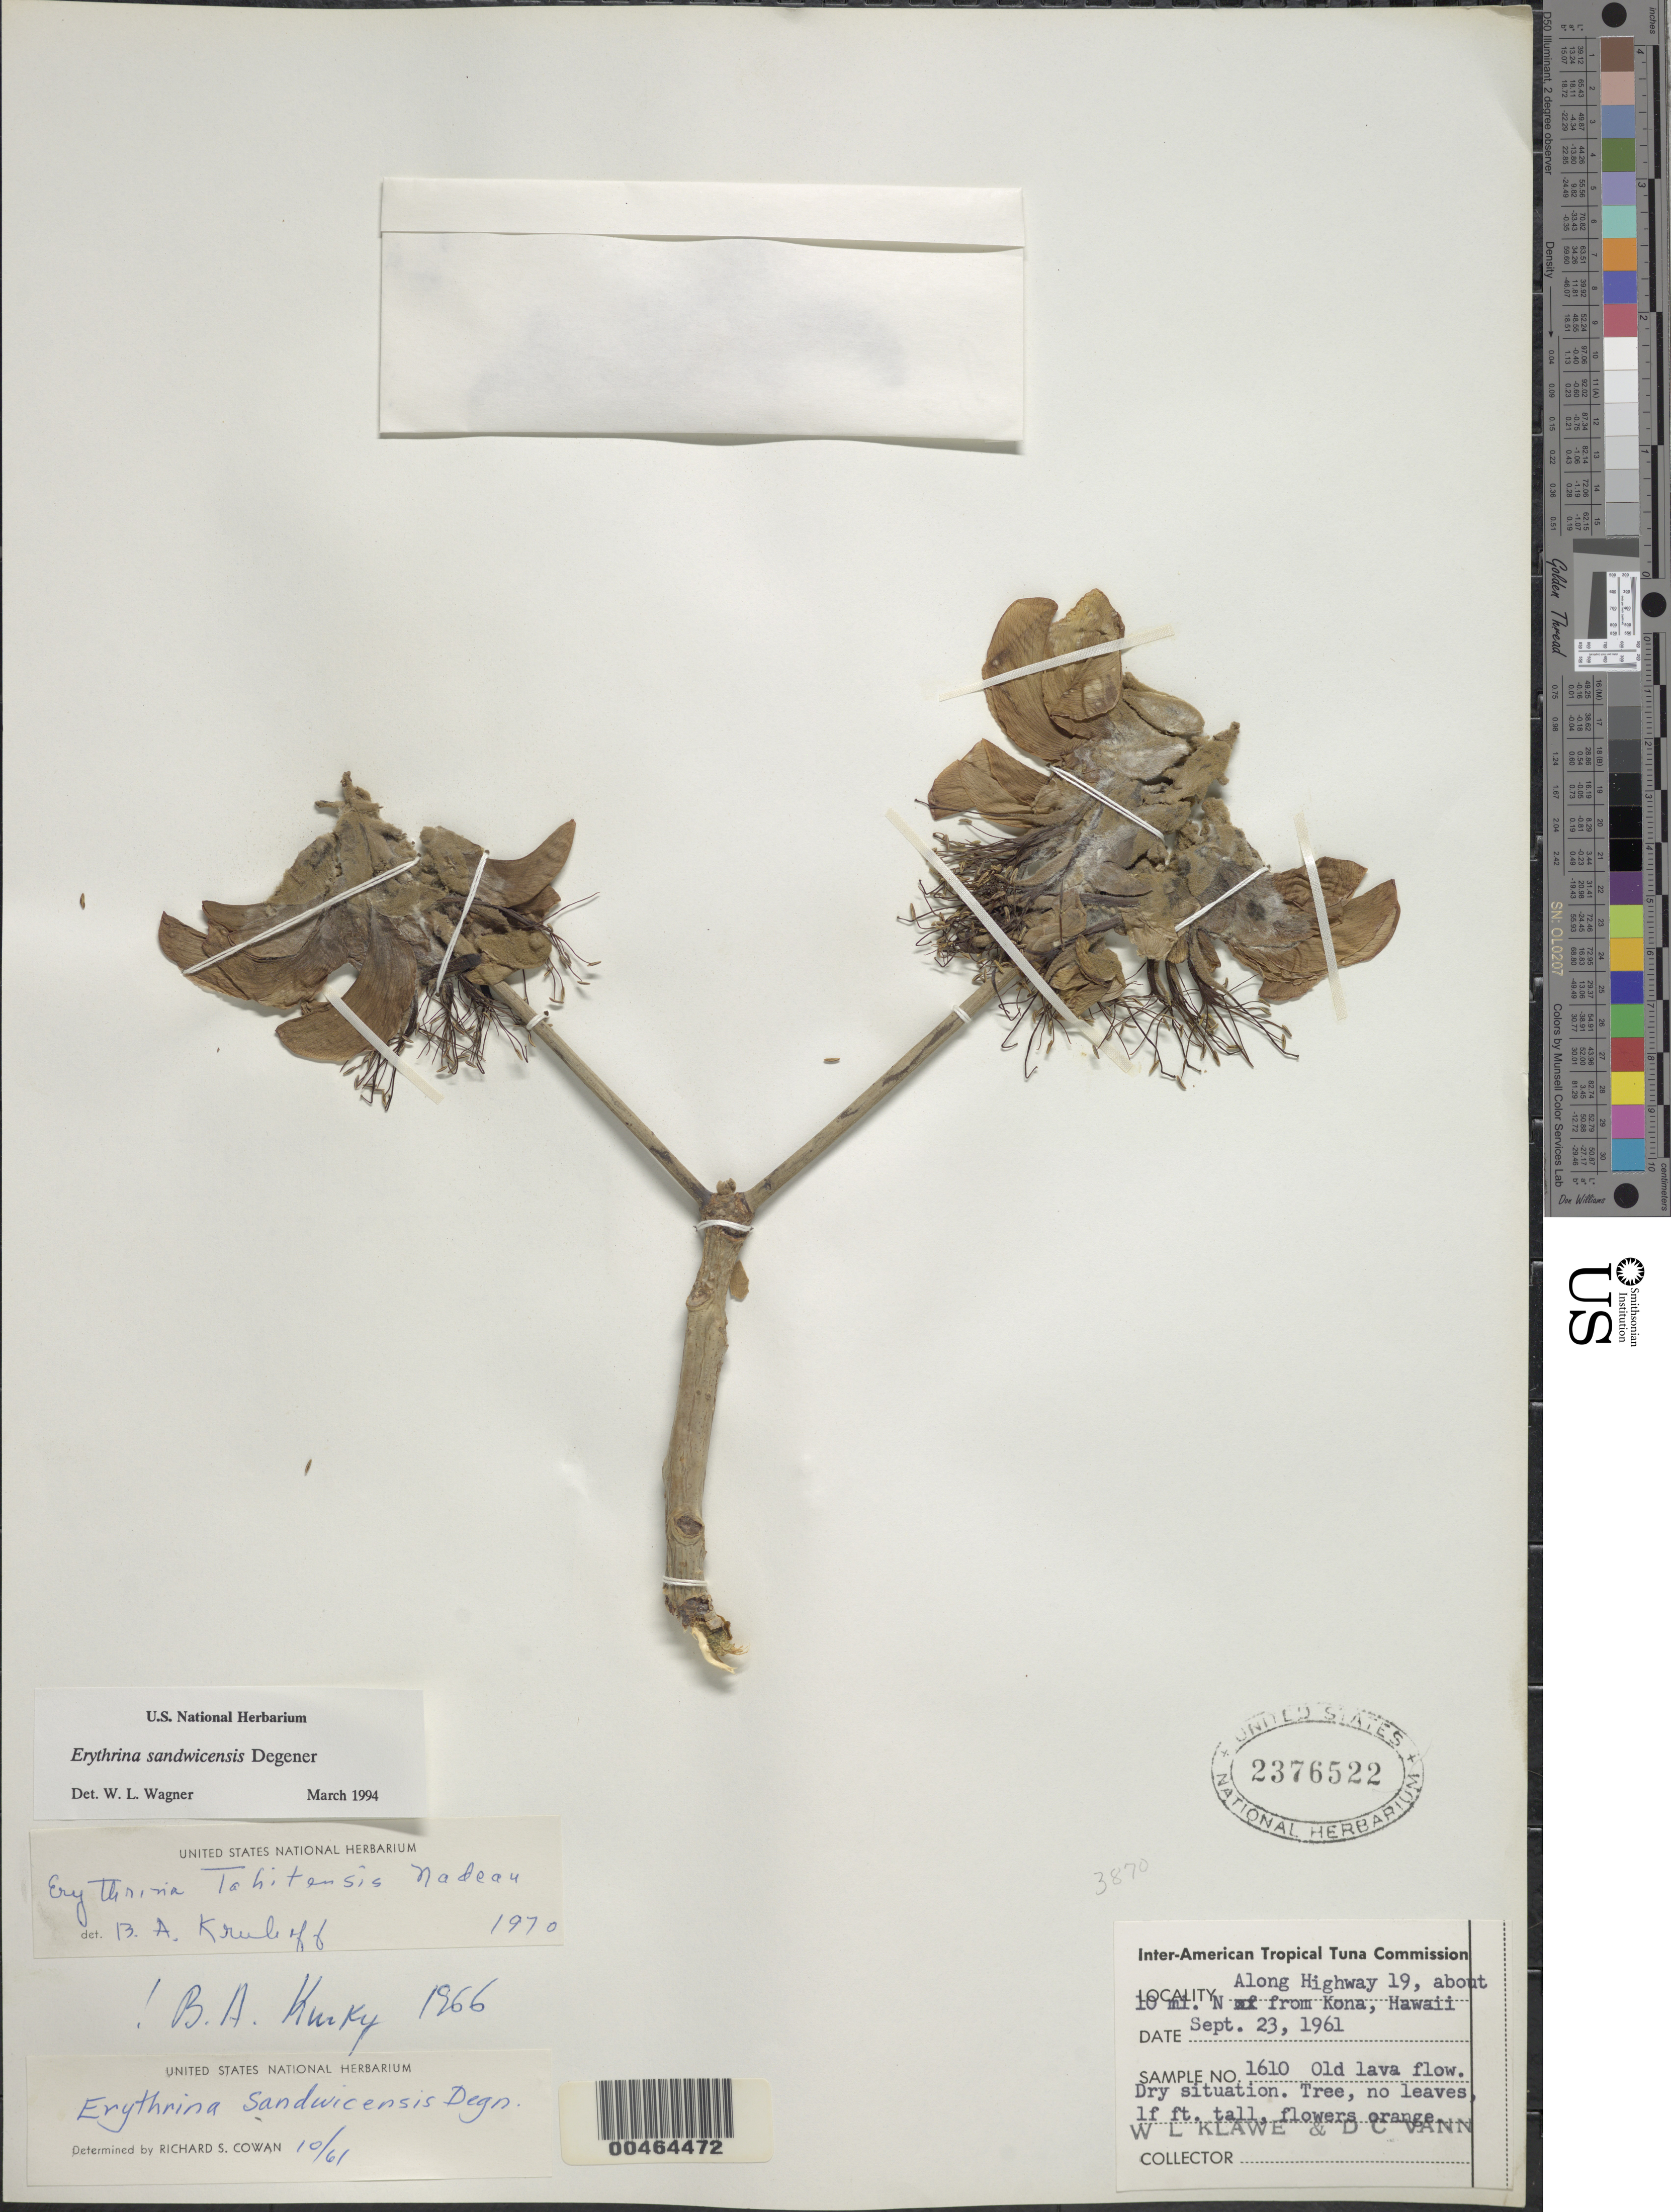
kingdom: Plantae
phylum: Tracheophyta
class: Magnoliopsida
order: Fabales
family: Fabaceae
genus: Erythrina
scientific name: Erythrina sandwicensis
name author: O. Deg.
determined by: Wagner, W. L., (BOT), Smithsonian Institution - National Museum of Natural History (UNITED STATES)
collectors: W. Klawe & D. Vann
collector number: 1610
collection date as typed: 23 Sep 1961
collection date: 1961-09-23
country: United States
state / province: Hawaii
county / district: Hawaii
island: Hawaii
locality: Along Highway 19, about 10 mi. N of Kona.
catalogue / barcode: US 2376522